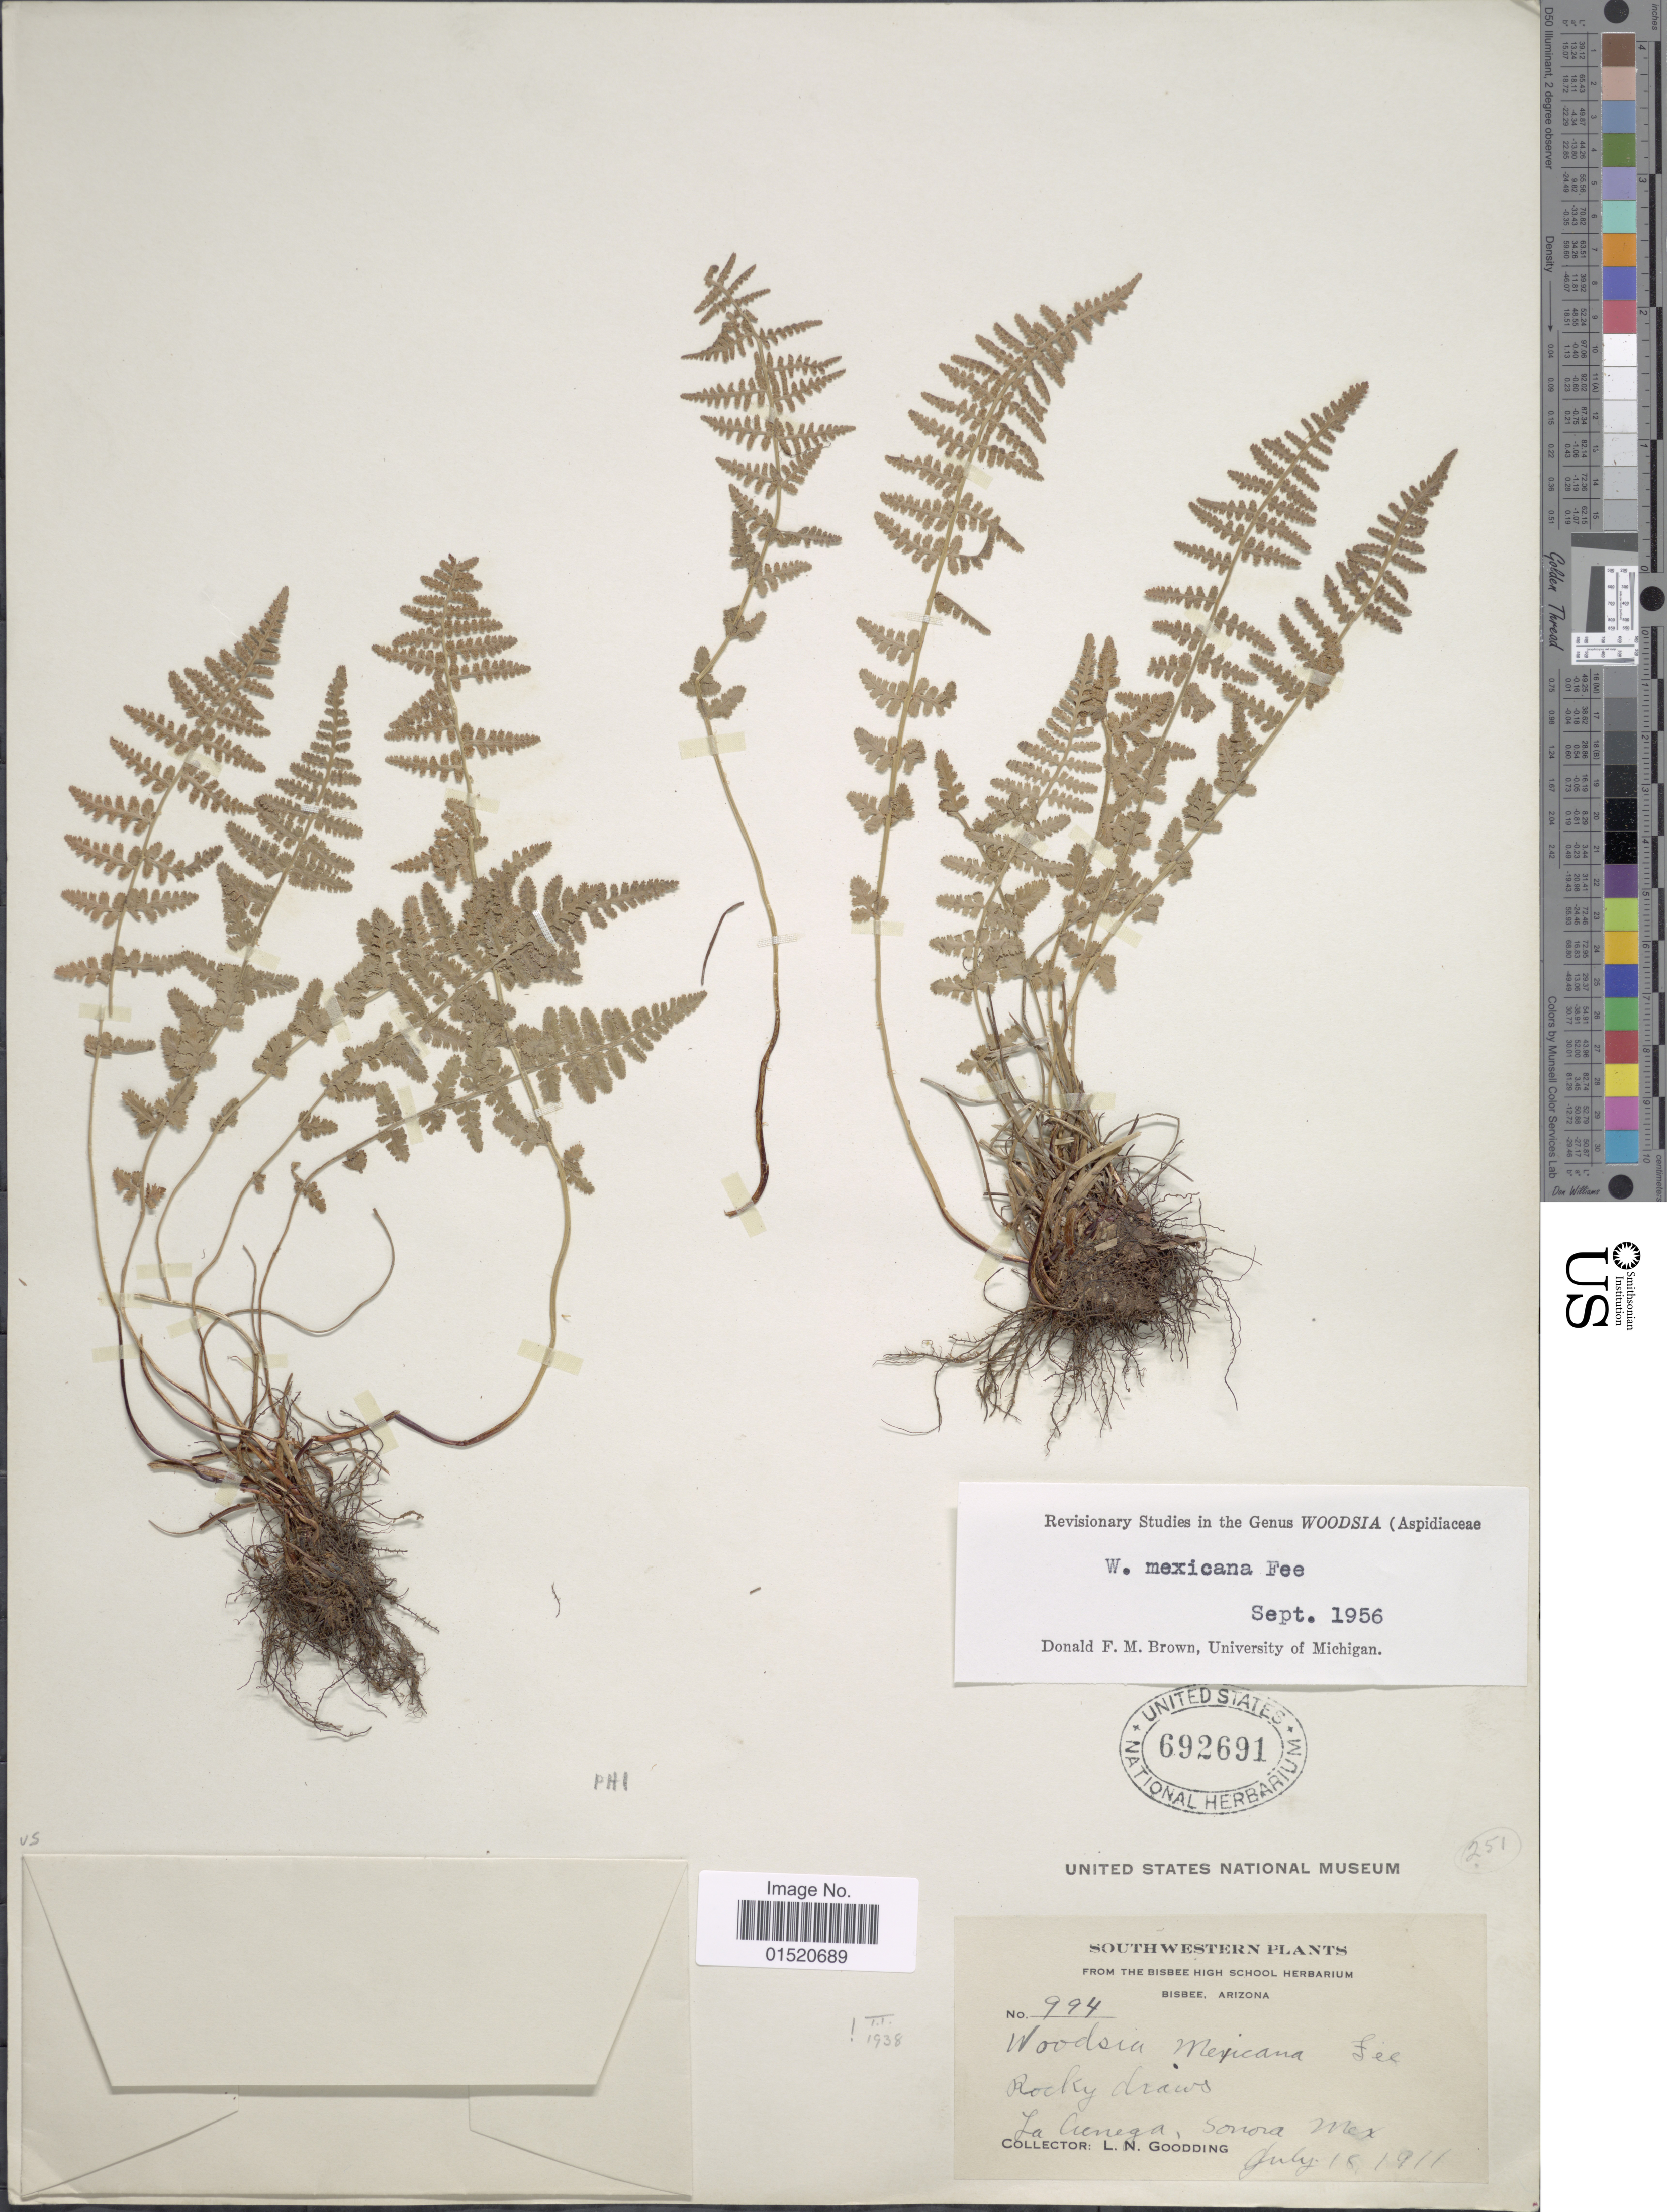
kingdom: Plantae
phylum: Tracheophyta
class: Polypodiopsida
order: Polypodiales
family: Woodsiaceae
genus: Woodsia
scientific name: Woodsia mexicana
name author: Fée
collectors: L. N. Goodding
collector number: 994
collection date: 1911-07-18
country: Mexico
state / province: Sonora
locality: Southwestern Plants, Rocky draws, la Cienega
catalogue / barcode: US 692691